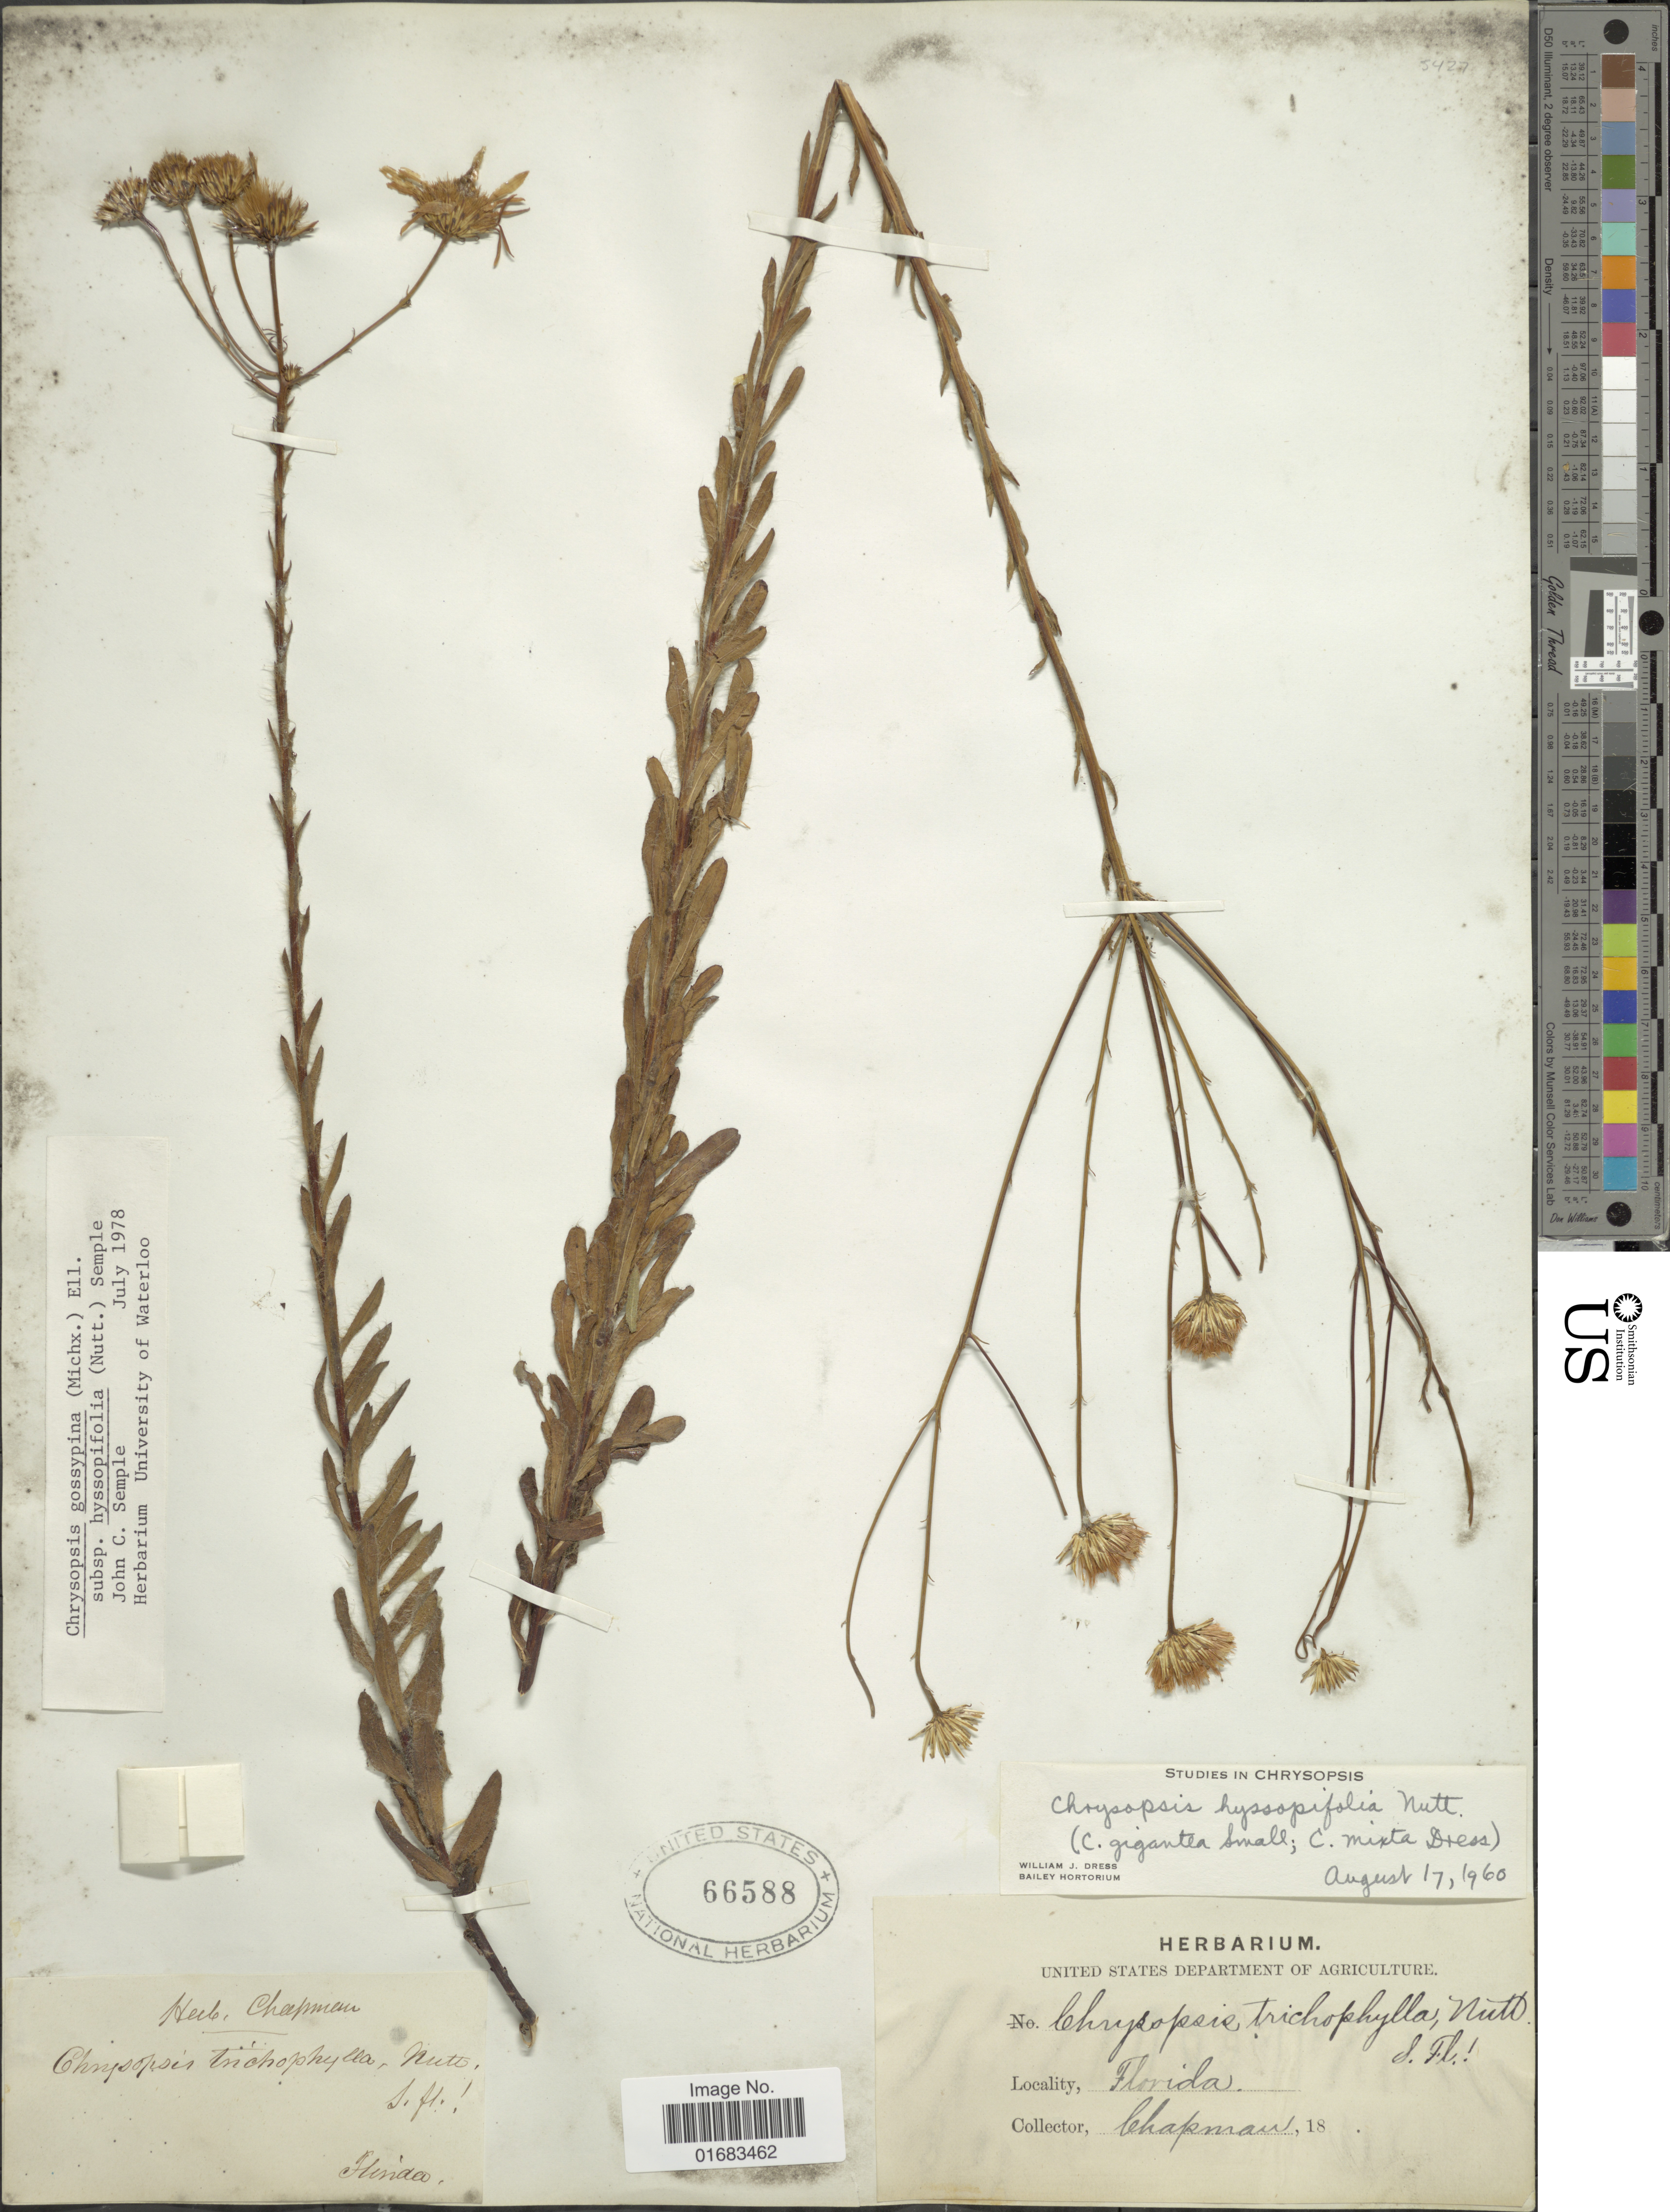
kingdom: Plantae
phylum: Tracheophyta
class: Magnoliopsida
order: Asterales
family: Asteraceae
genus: Chrysopsis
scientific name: Chrysopsis gossypina subsp. hyssopifolia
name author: (Nutt.) Semple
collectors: A. Chapman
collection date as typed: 18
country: United States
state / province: Florida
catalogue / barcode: US 66588